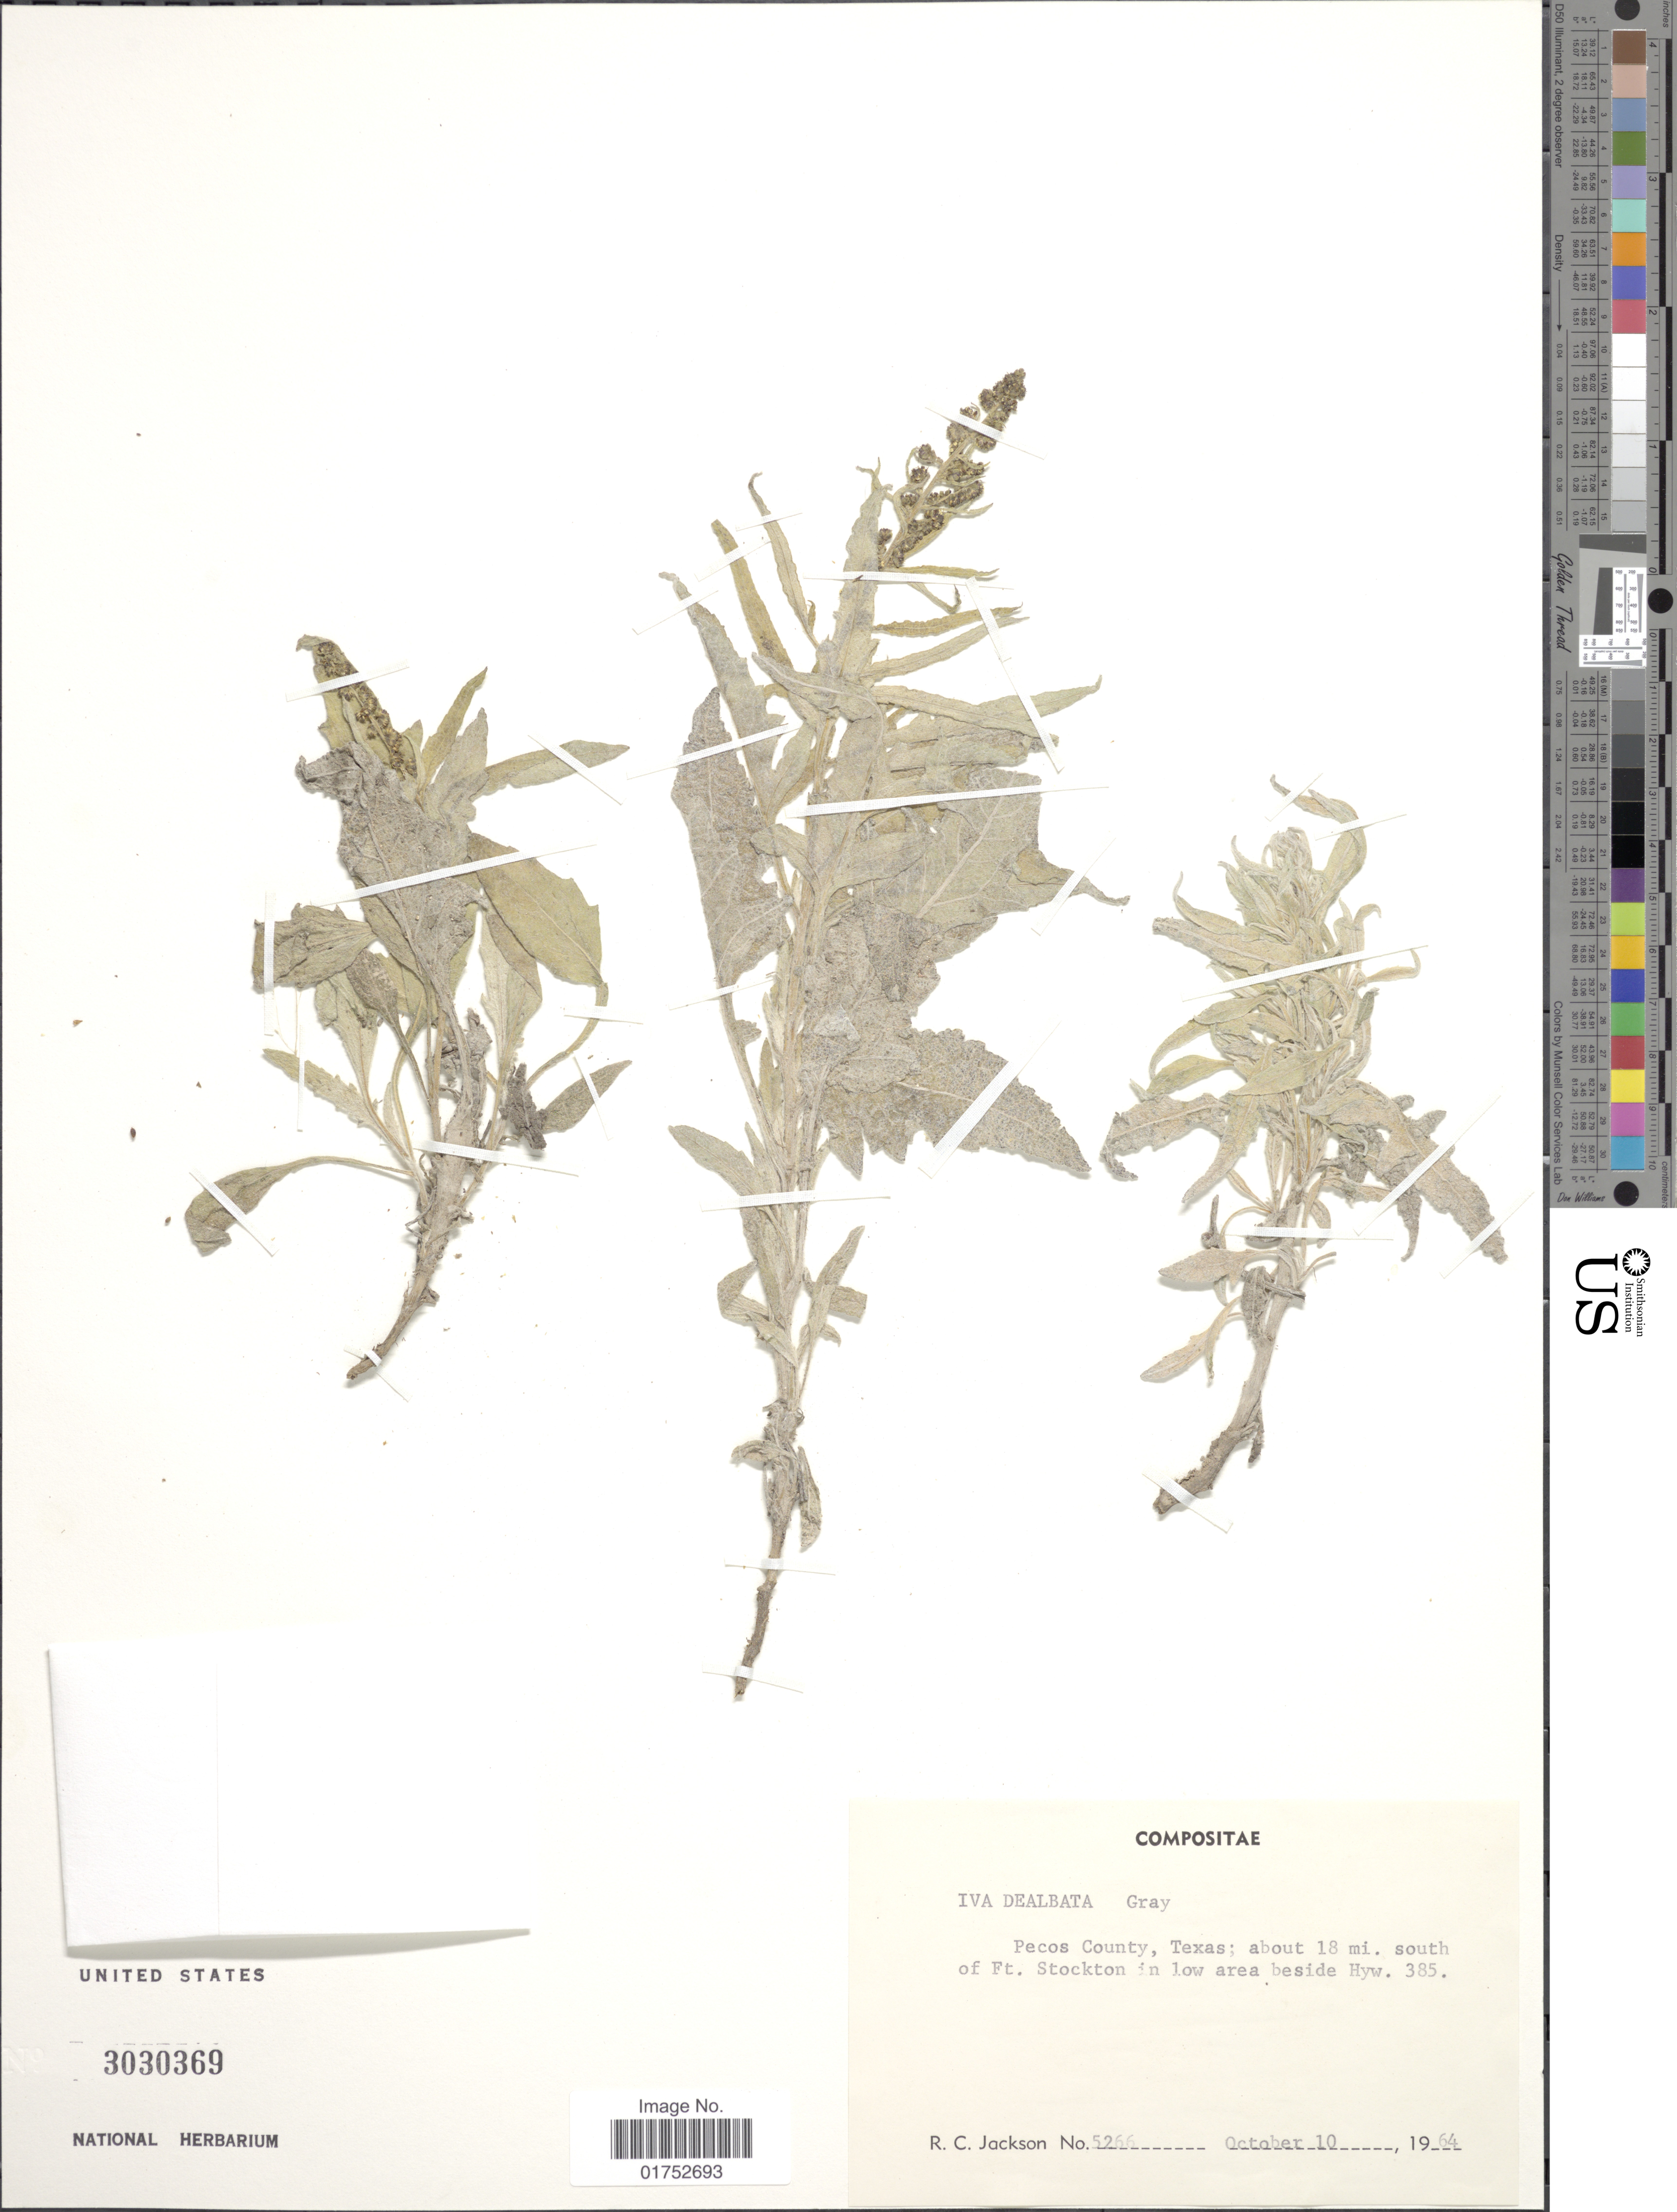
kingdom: Plantae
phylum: Tracheophyta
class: Magnoliopsida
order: Asterales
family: Asteraceae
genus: Iva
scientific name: Iva dealbata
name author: A. Gray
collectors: R. C. Jackson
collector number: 5266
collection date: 1964-10-10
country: United States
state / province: Texas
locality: Pecos County, about 18 mi south of Ft. Stockton in low area beside Hyw 385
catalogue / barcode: US 3030369